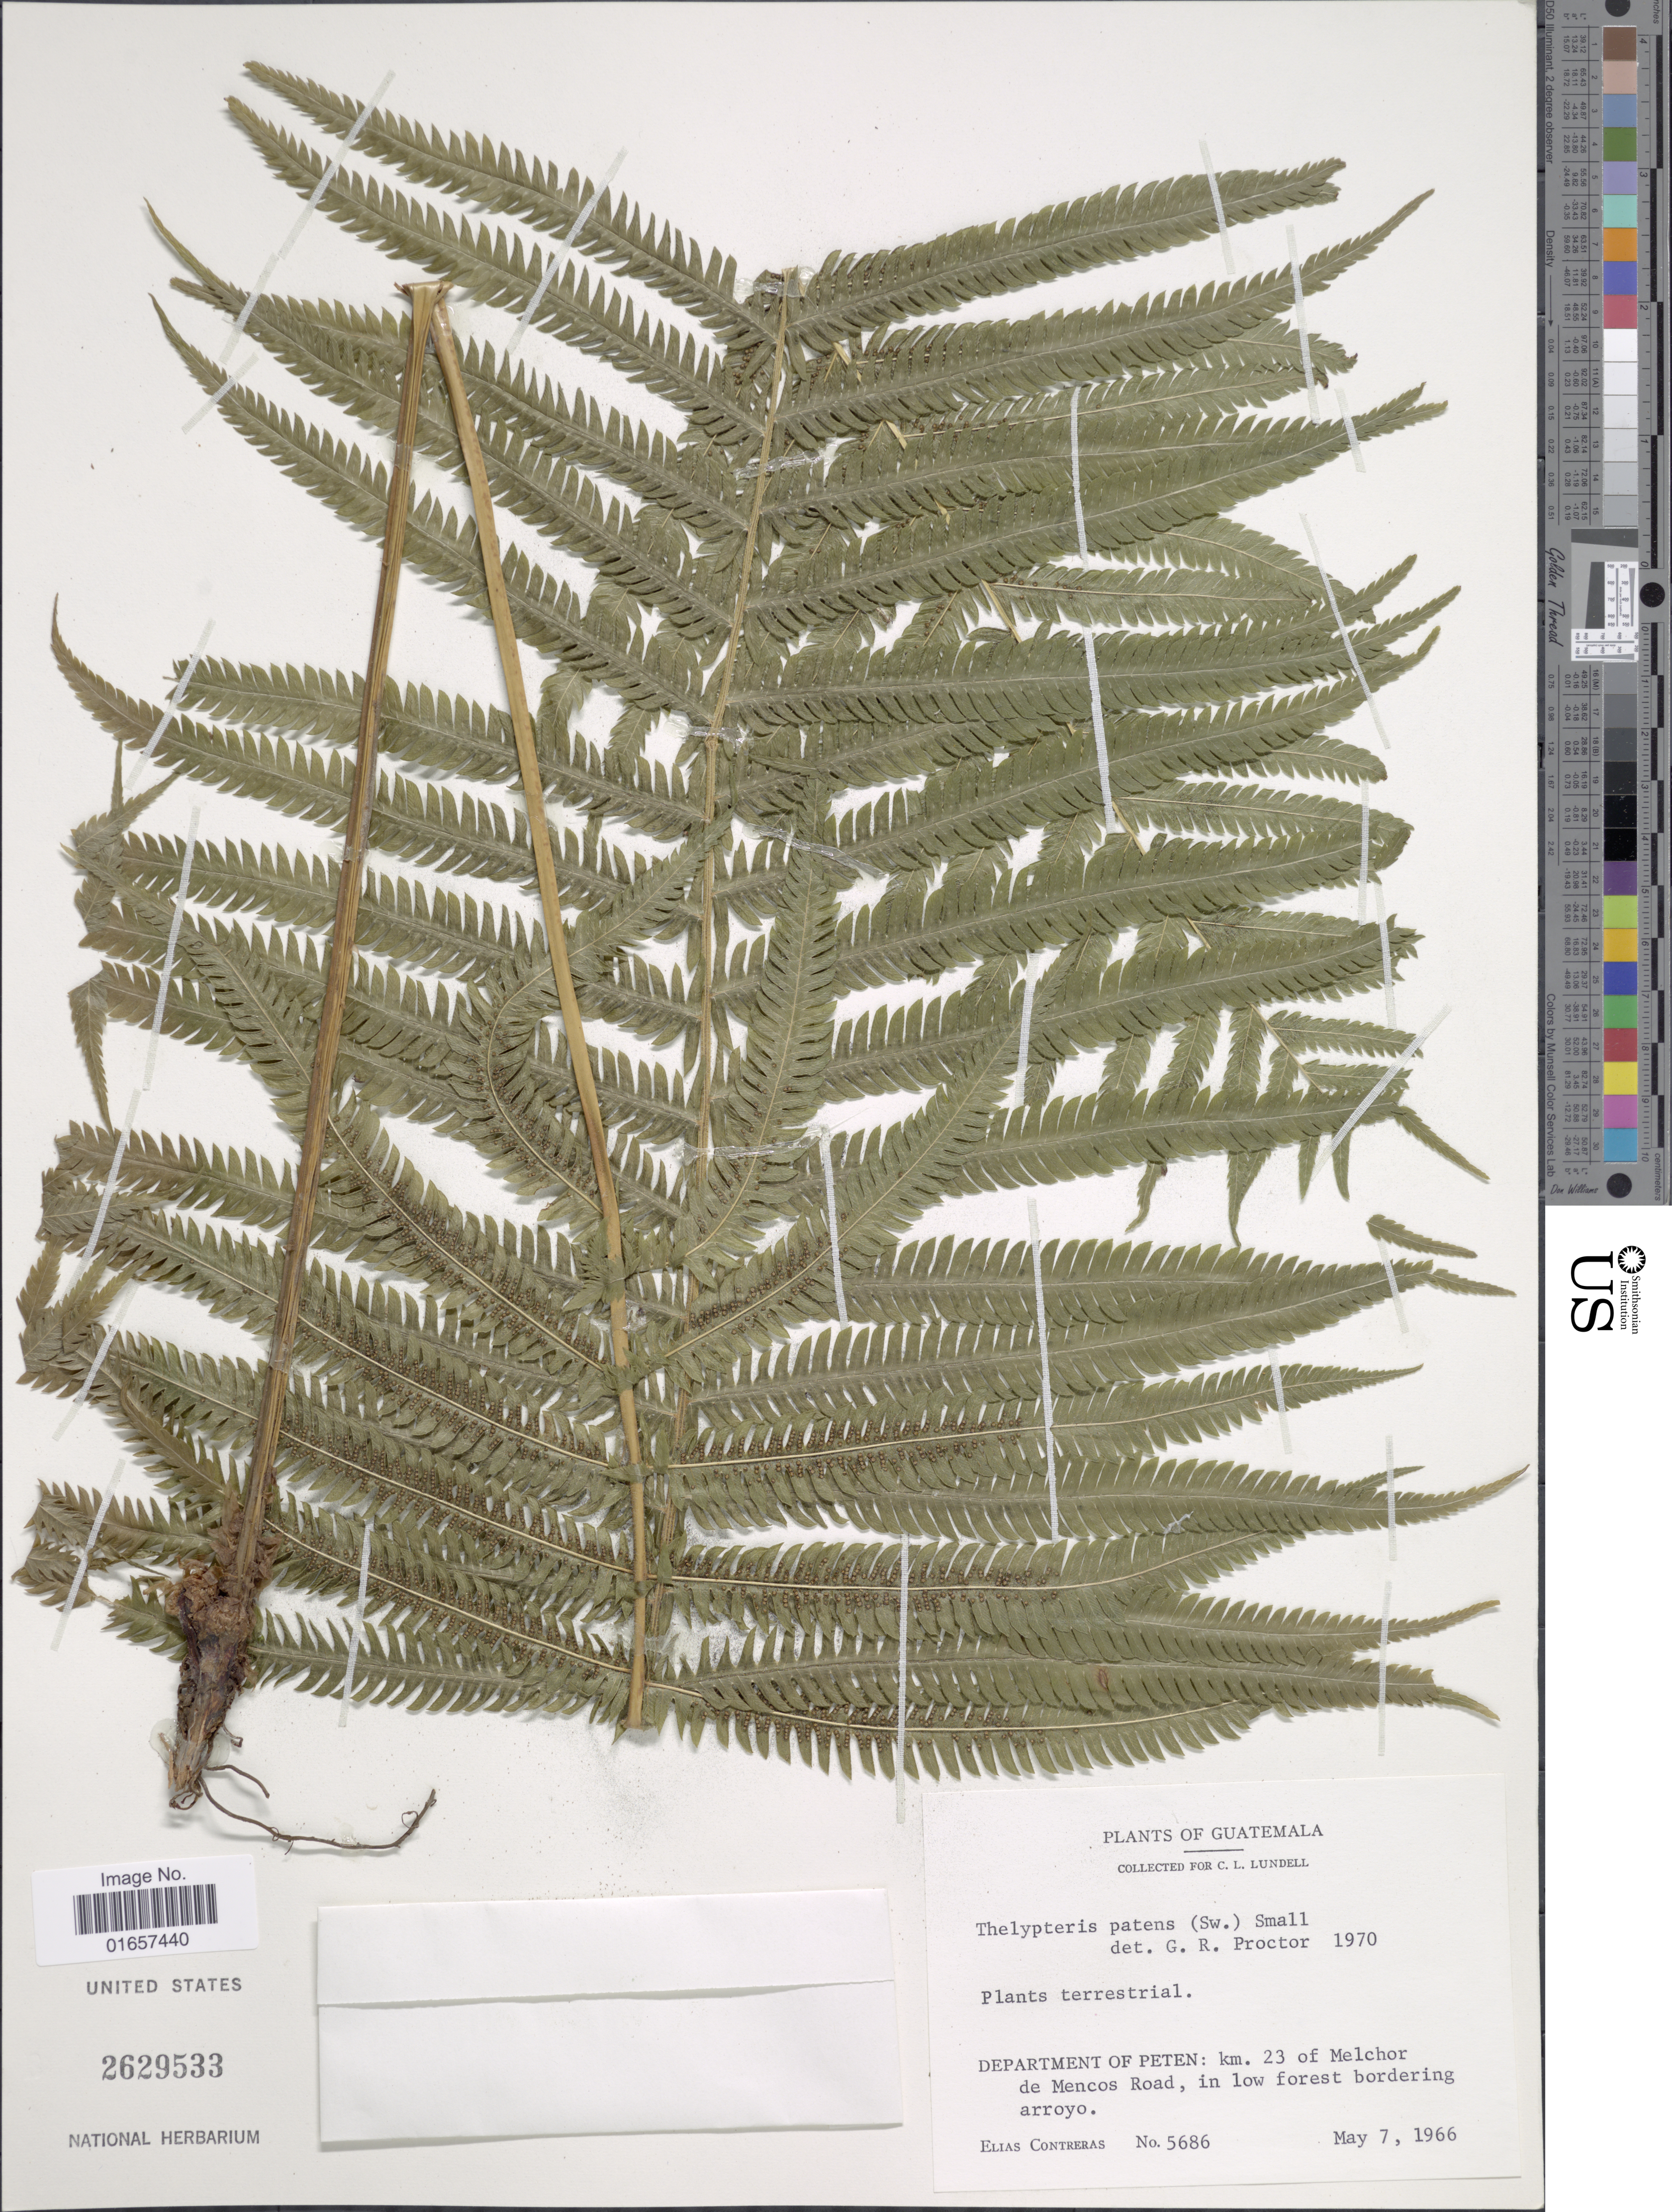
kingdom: Plantae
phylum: Tracheophyta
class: Polypodiopsida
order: Polypodiales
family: Thelypteridaceae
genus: Christella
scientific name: Christella patens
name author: (Sw.) Holttum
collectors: E. Contreras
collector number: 5686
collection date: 1966-05-07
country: Guatemala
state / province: El Petén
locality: Guatemala, Department of Peten: km. 23 of Melchor de Mencos Road, in low forest bordering arroyo.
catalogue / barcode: US 2629533